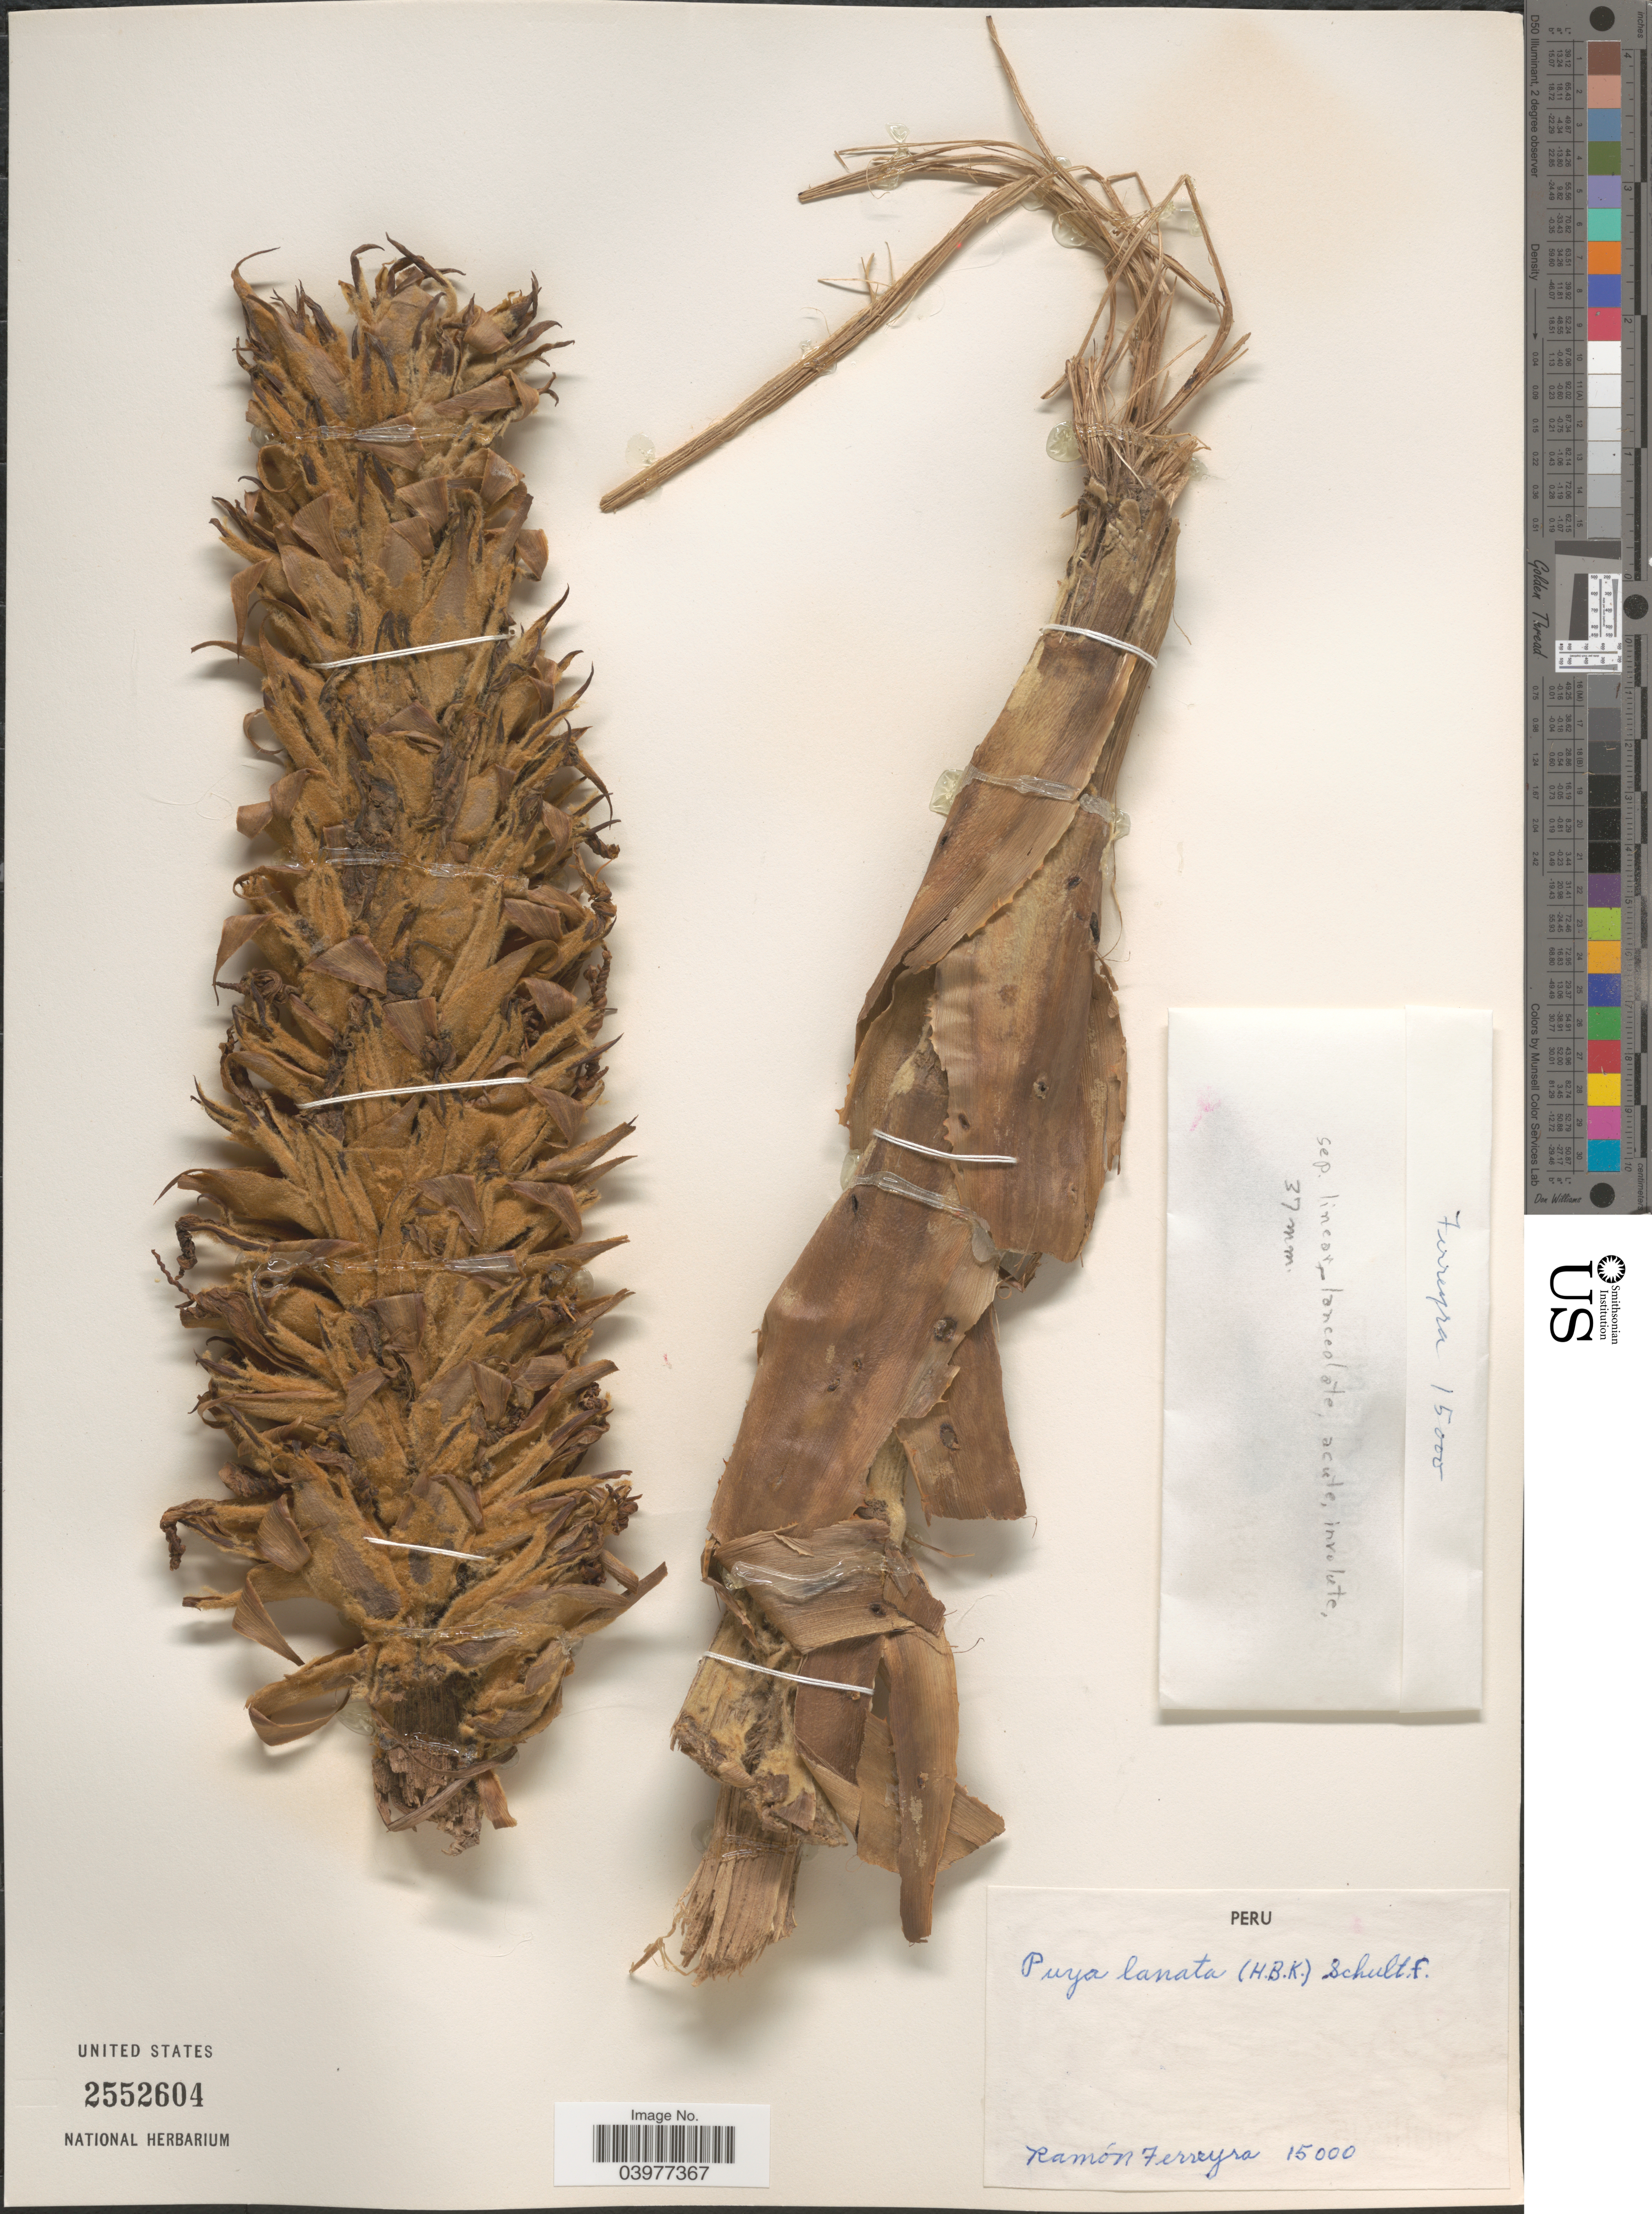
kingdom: Plantae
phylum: Tracheophyta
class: Liliopsida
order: Poales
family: Bromeliaceae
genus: Puya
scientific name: Puya lanata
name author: (Kunth) Schult. f.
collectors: R. A. Ferreyra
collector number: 15000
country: Peru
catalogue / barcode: US 2552604